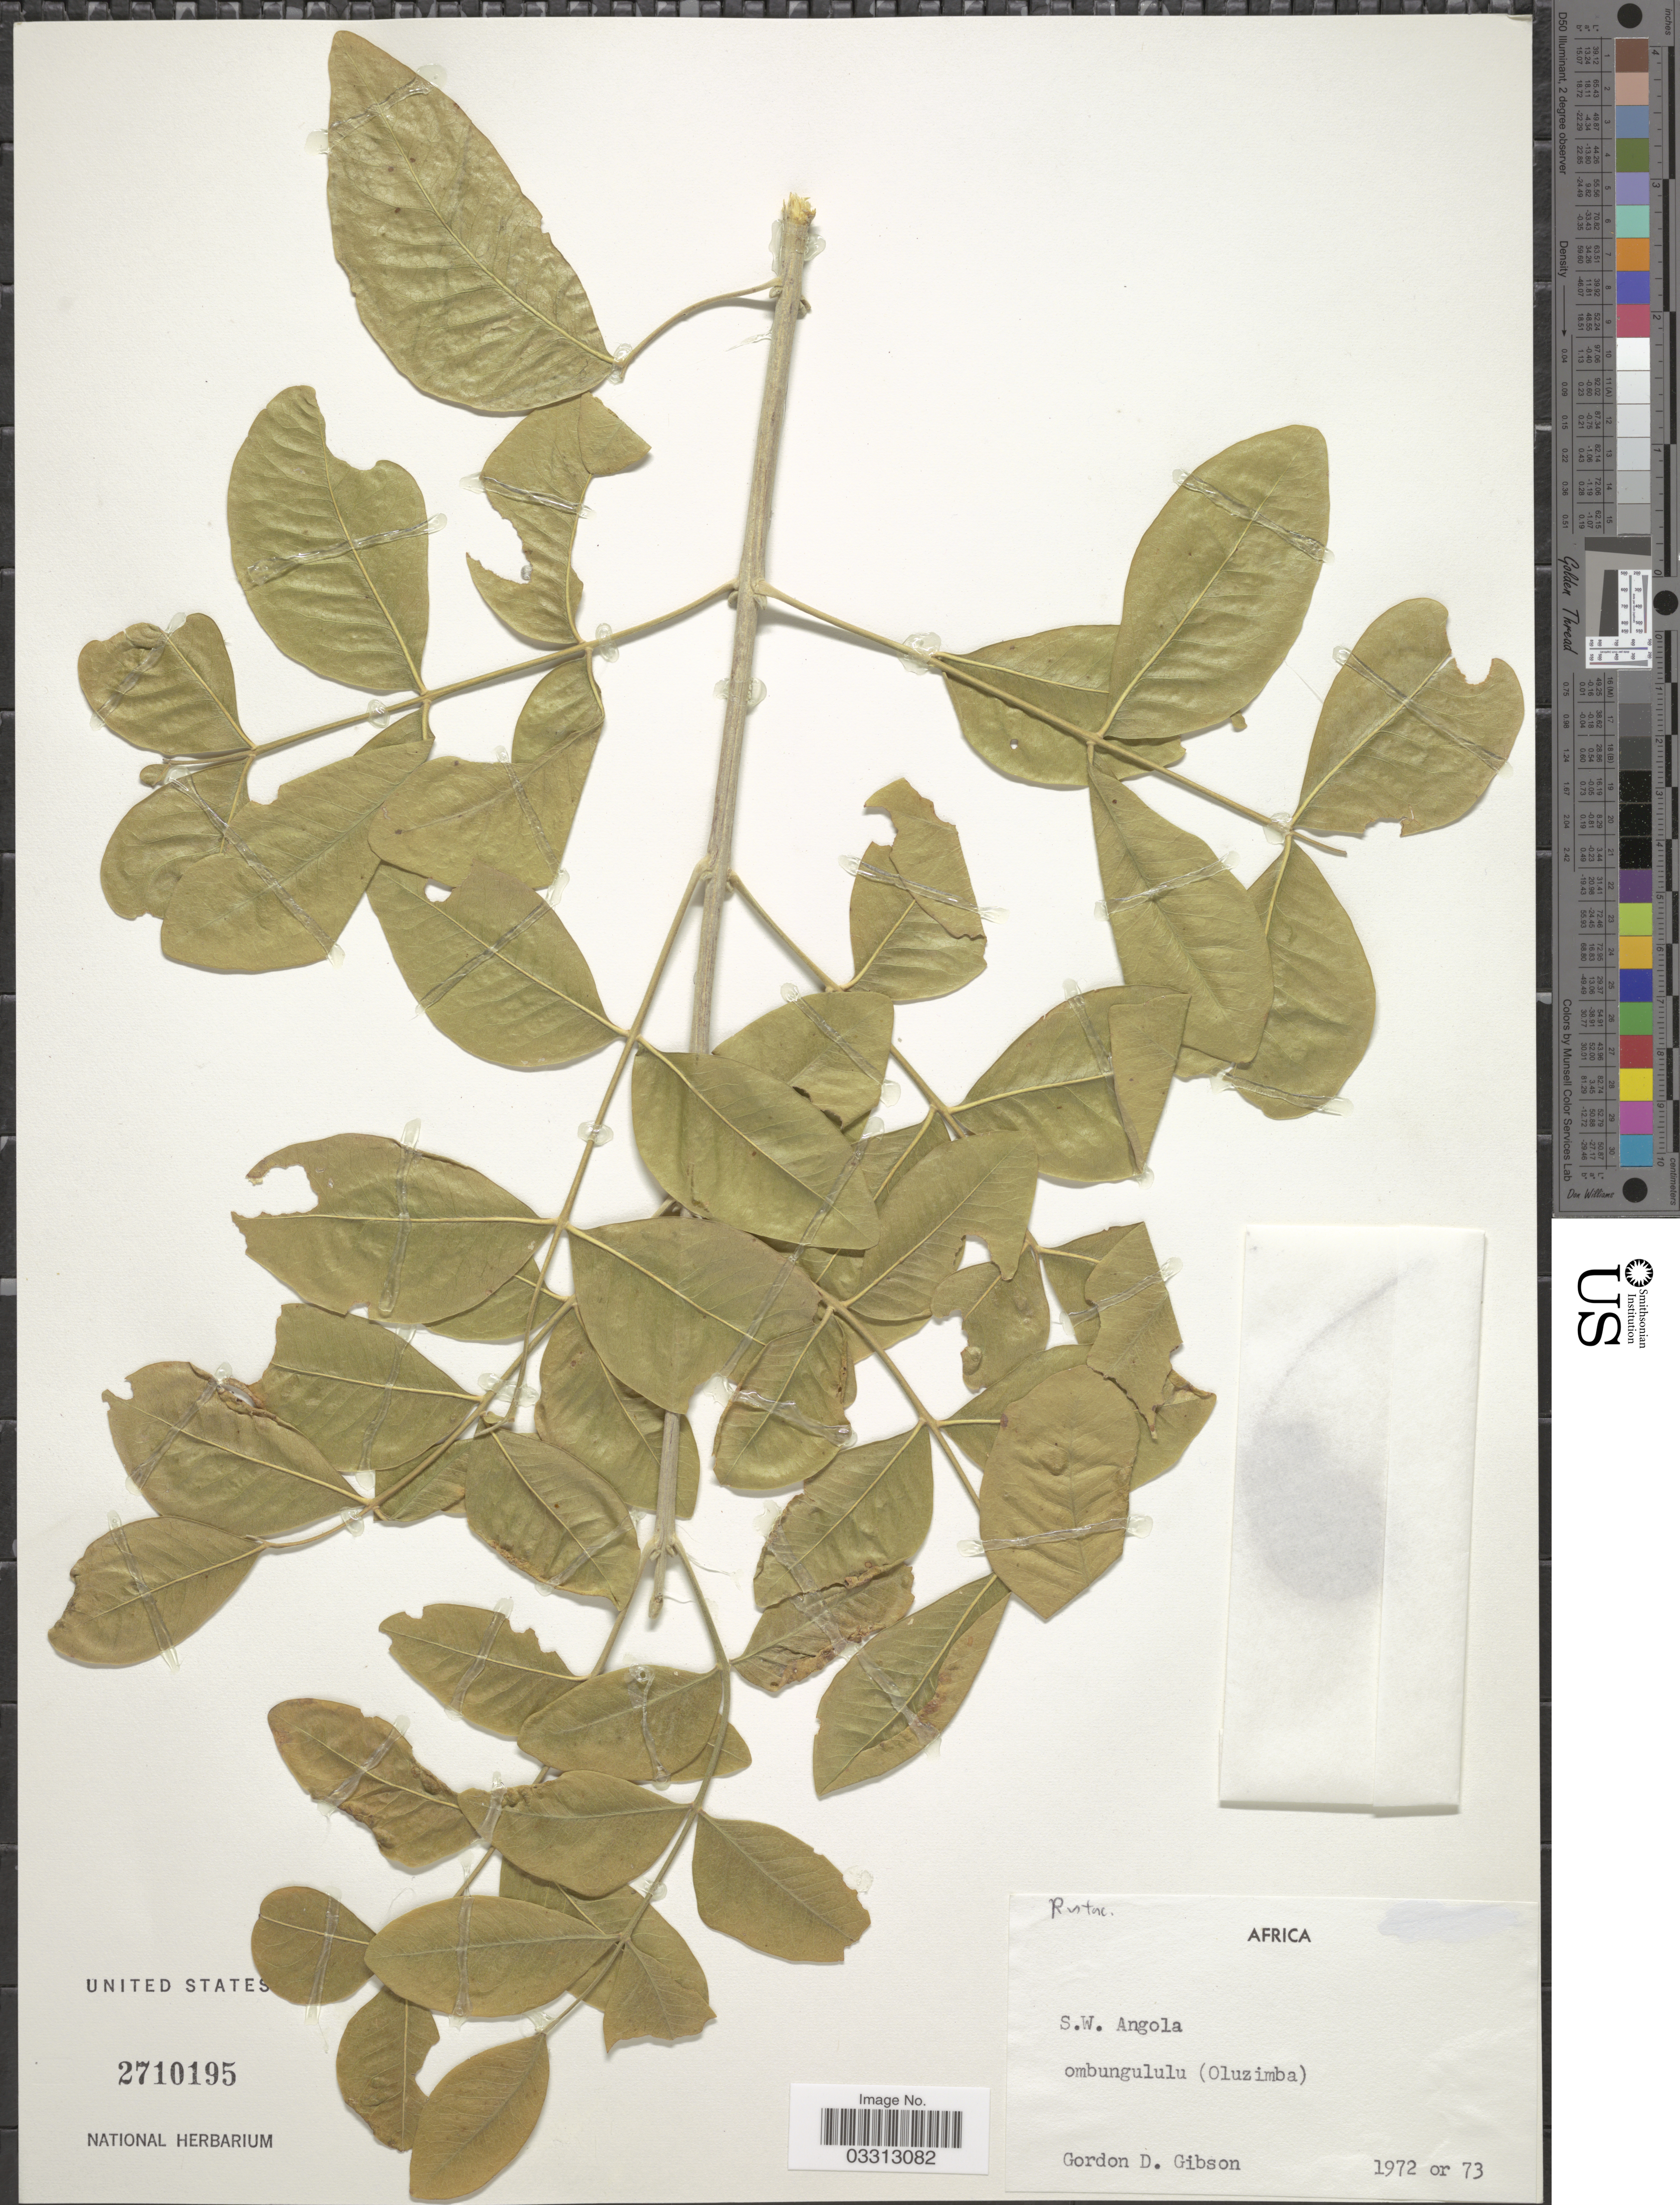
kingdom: Plantae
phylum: Tracheophyta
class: Magnoliopsida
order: Sapindales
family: Rutaceae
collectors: G. D. Gibson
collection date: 1972/1973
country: Angola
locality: S. W. Angola.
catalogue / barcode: US 2710195